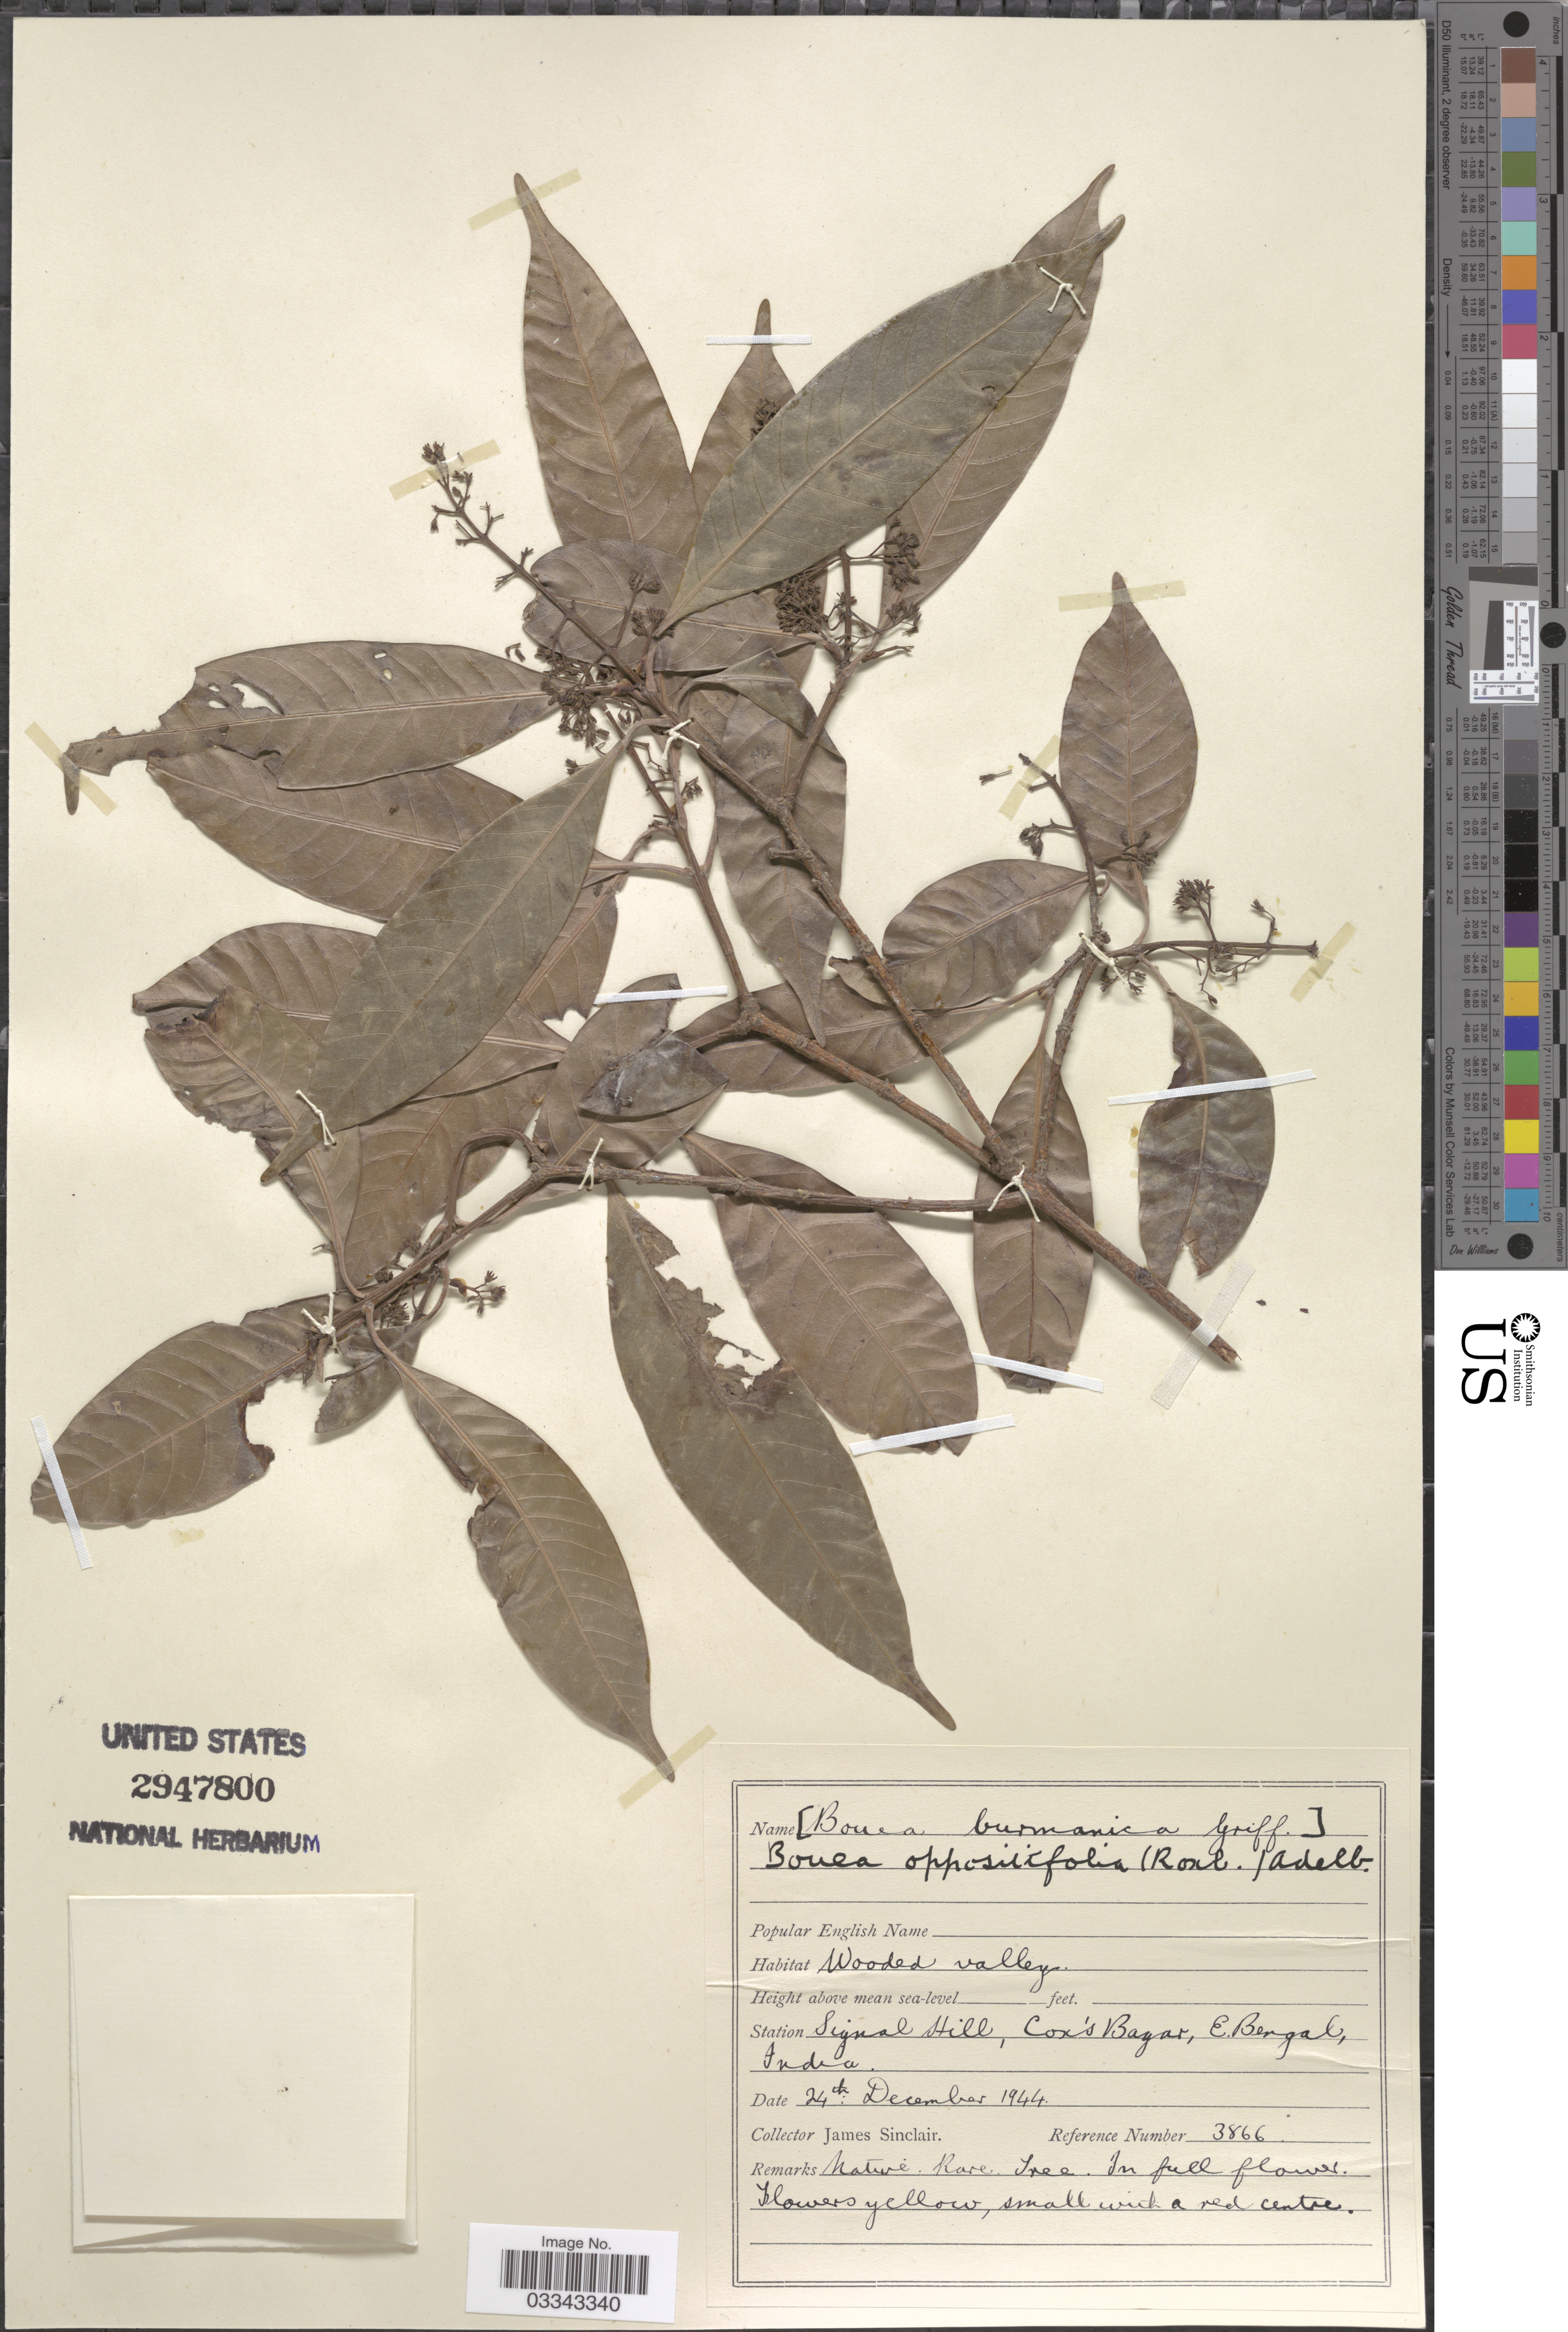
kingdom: Plantae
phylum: Tracheophyta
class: Magnoliopsida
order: Sapindales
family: Anacardiaceae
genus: Bouea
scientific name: Bouea oppositifolia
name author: (Roxb.) Meisn.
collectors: J. Sinclair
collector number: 3866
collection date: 1944-12-24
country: Bangladesh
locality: Station Signal Hill, Cox's Bazar, E. Bengal.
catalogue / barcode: US 2947800